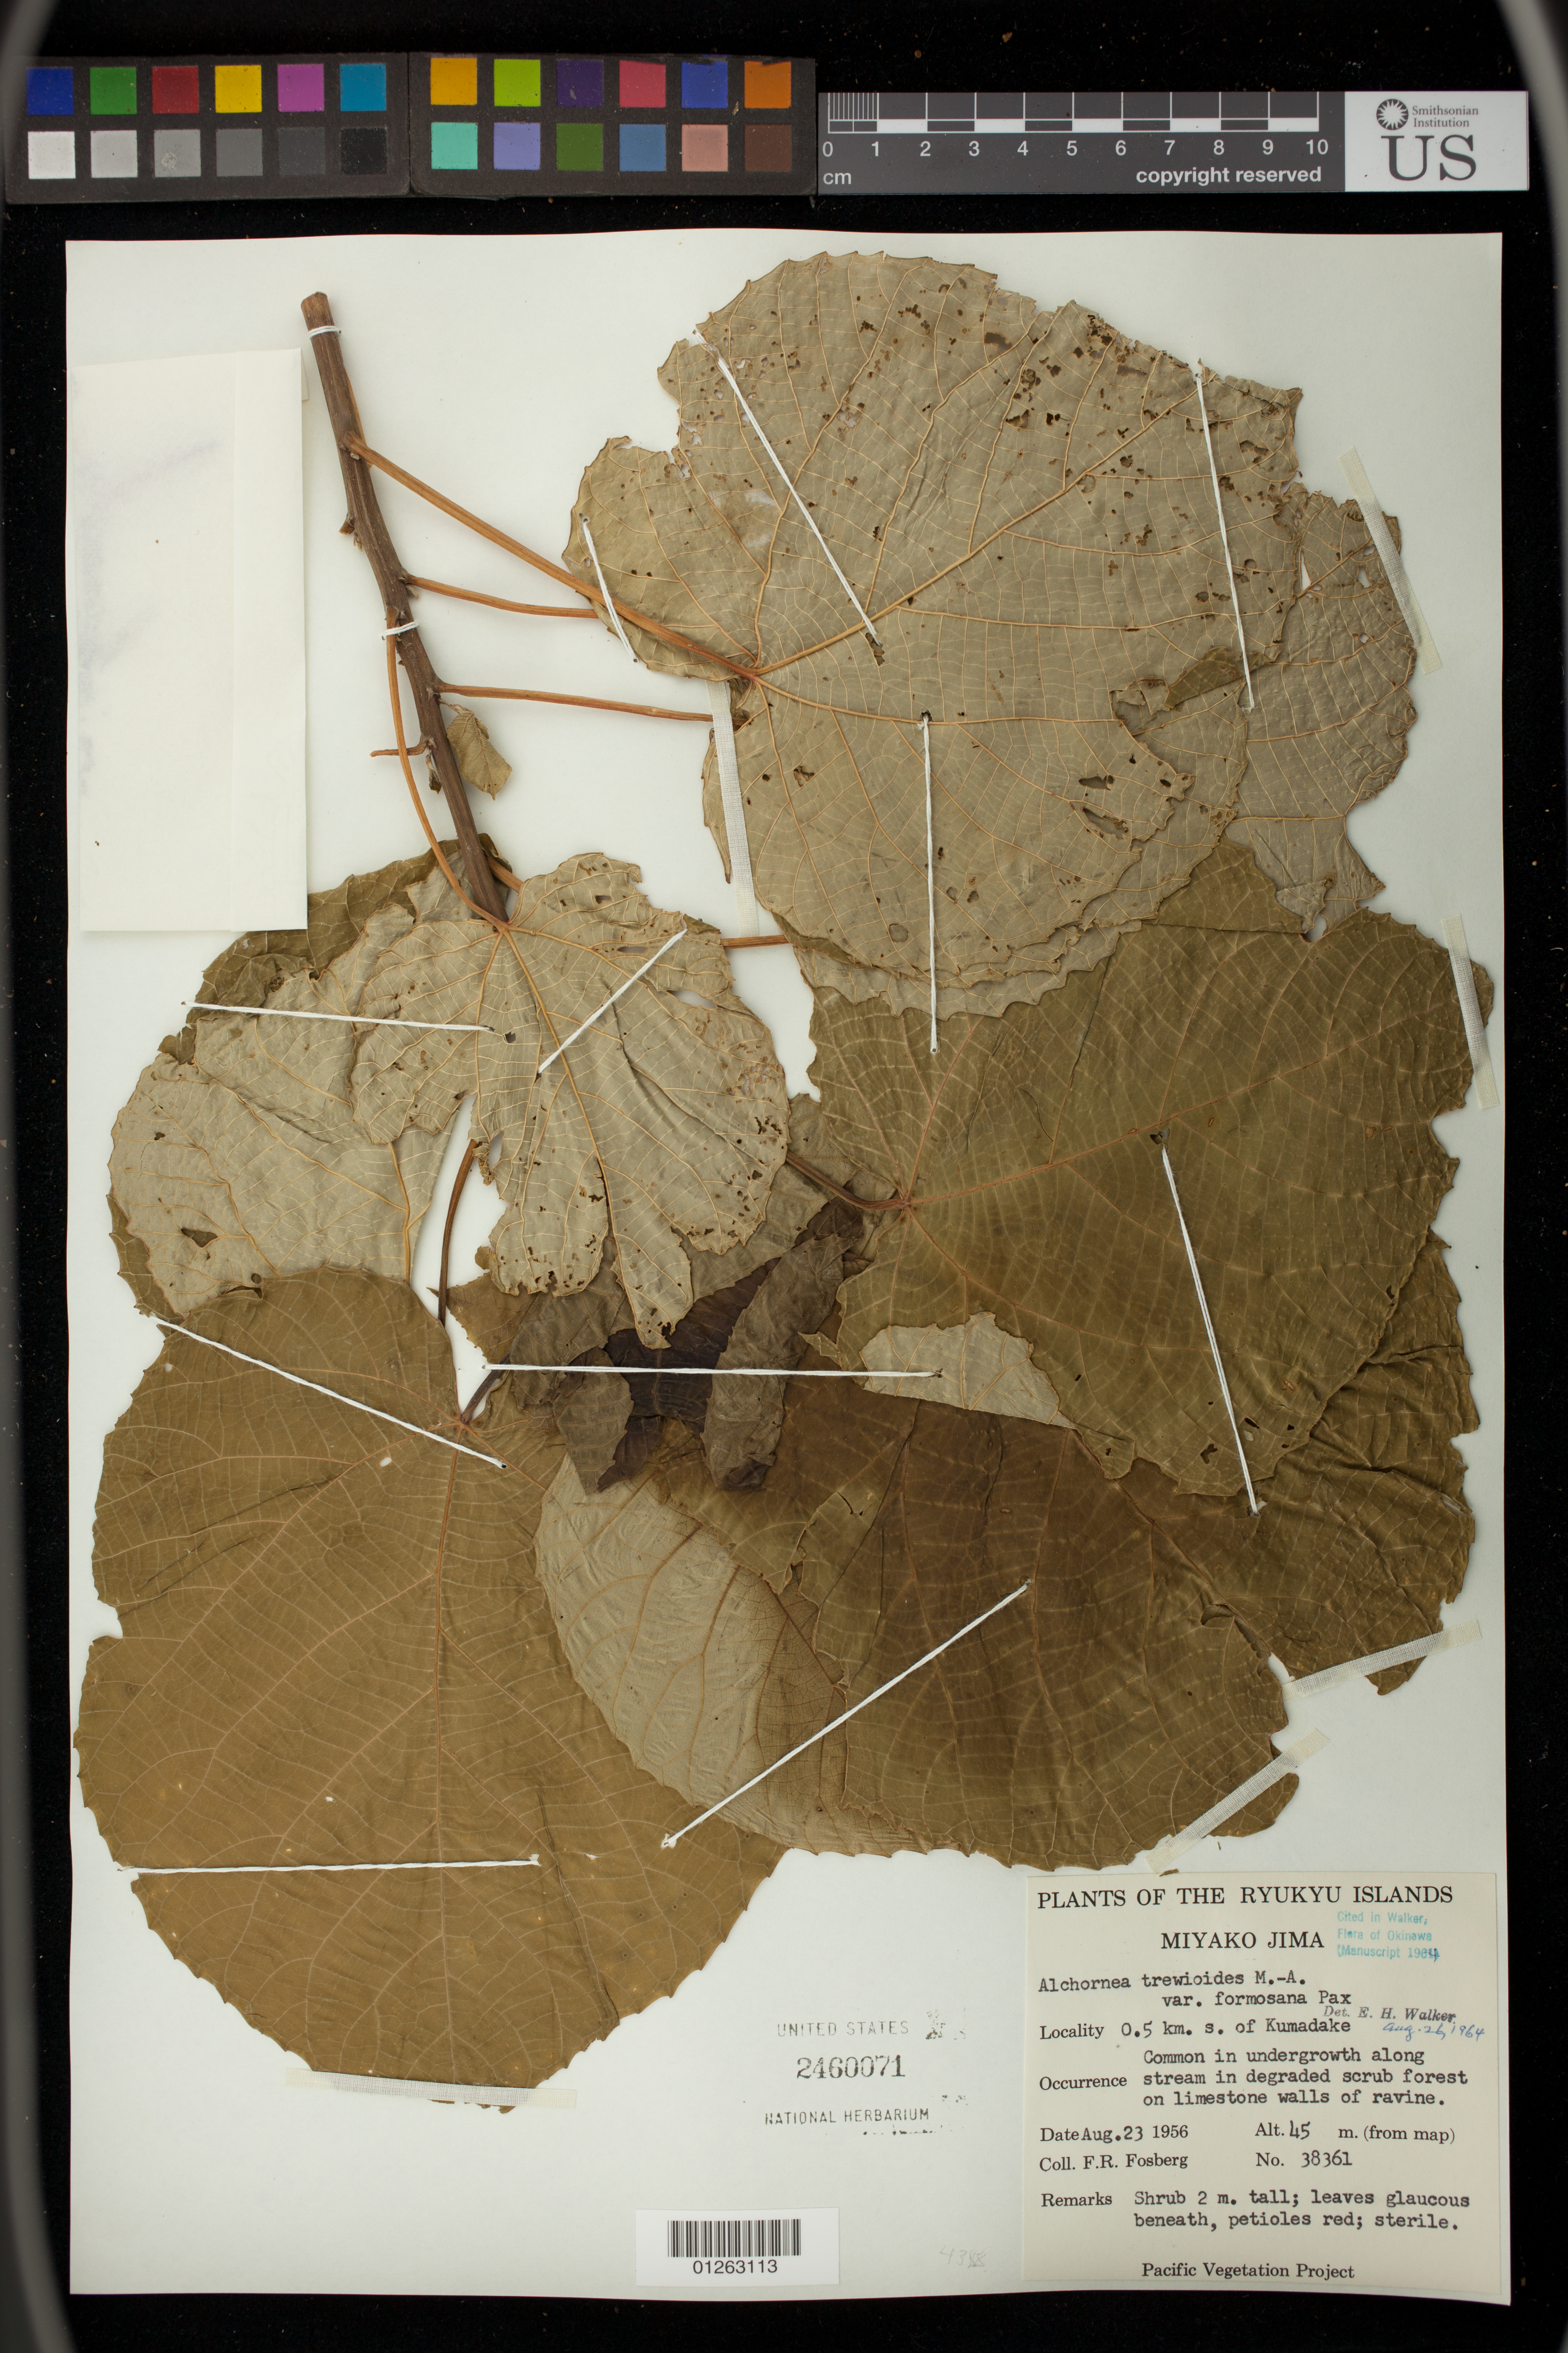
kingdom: Plantae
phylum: Tracheophyta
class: Magnoliopsida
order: Malpighiales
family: Euphorbiaceae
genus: Alchornea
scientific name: Alchornea perrieri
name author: Leandri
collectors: F. R. Fosberg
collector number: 38361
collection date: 1956-08-23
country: Japan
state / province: Okinawa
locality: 0.5 km.s. of Kumadake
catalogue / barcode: US 2460071